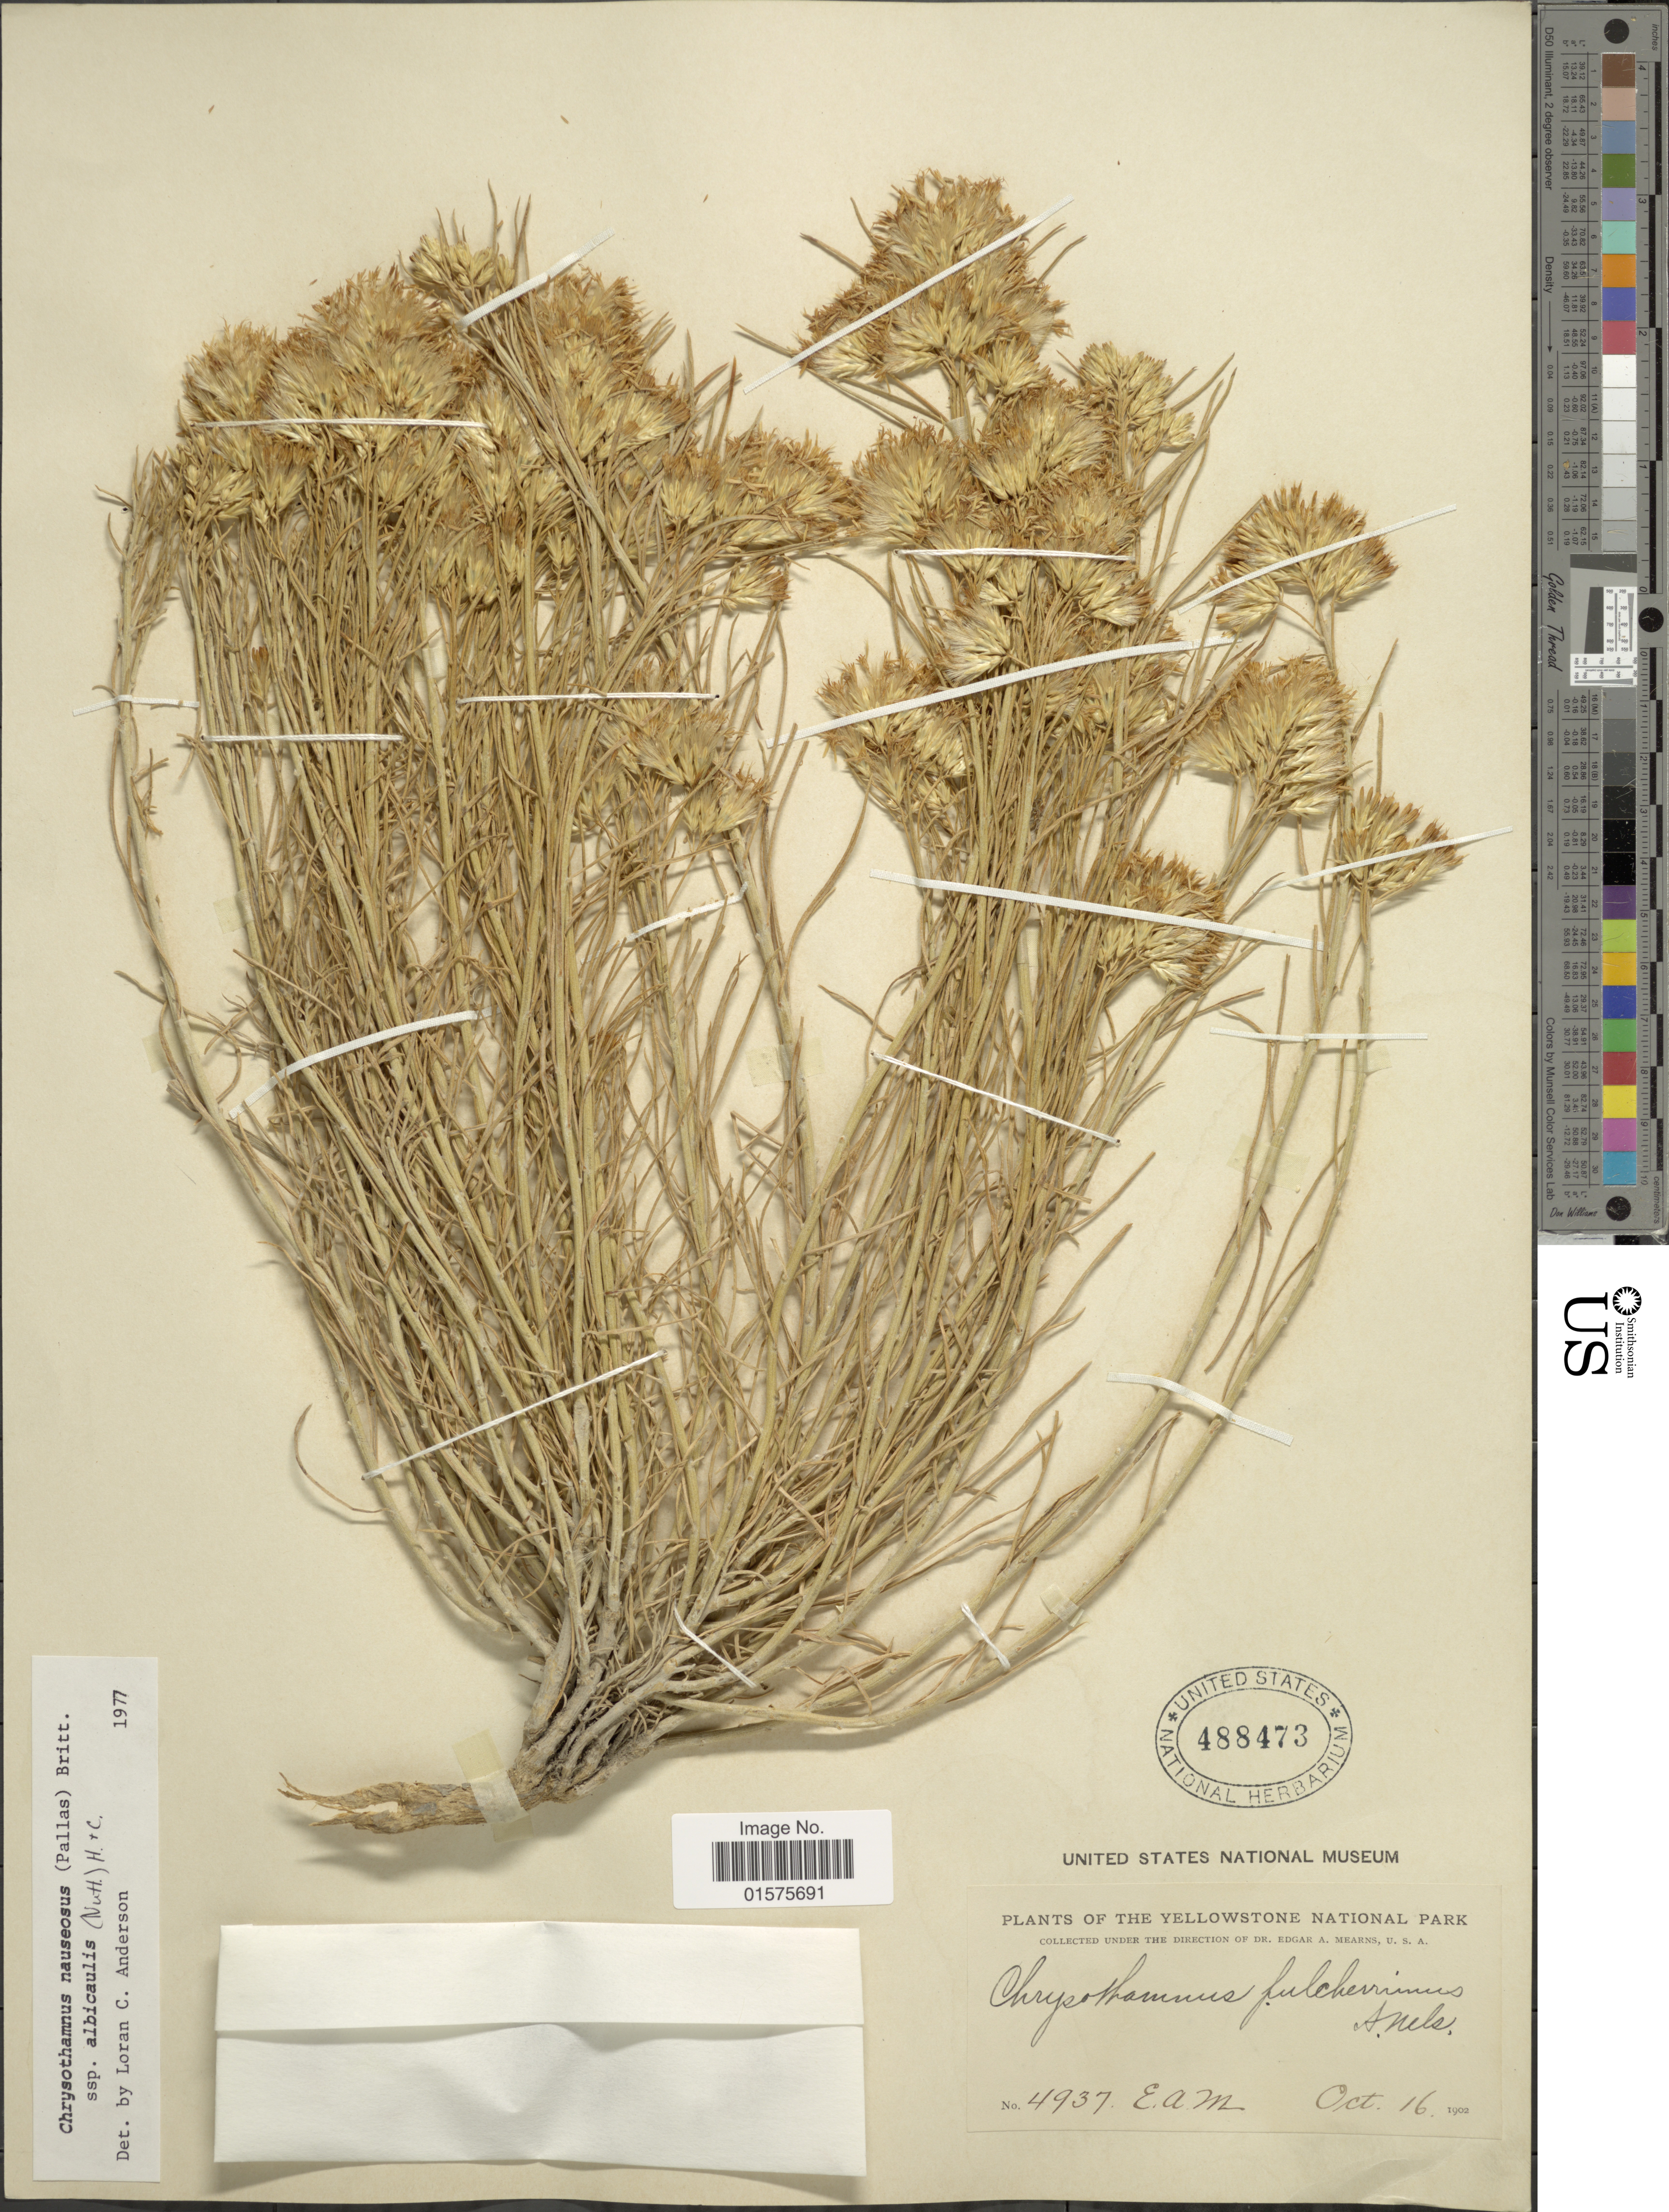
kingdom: Plantae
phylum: Tracheophyta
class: Magnoliopsida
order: Asterales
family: Asteraceae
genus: Ericameria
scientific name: Ericameria nauseosa var. speciosa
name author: (Nutt.) G.L. Nesom & G.I. Baird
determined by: Urbatsch, Lowell E., Curator (LSU), Louisiana State University (UNITED STATES)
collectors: E. A. Mearns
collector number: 4937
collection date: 1902-10-16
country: United States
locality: Yellowstone National Park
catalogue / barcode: US 488473